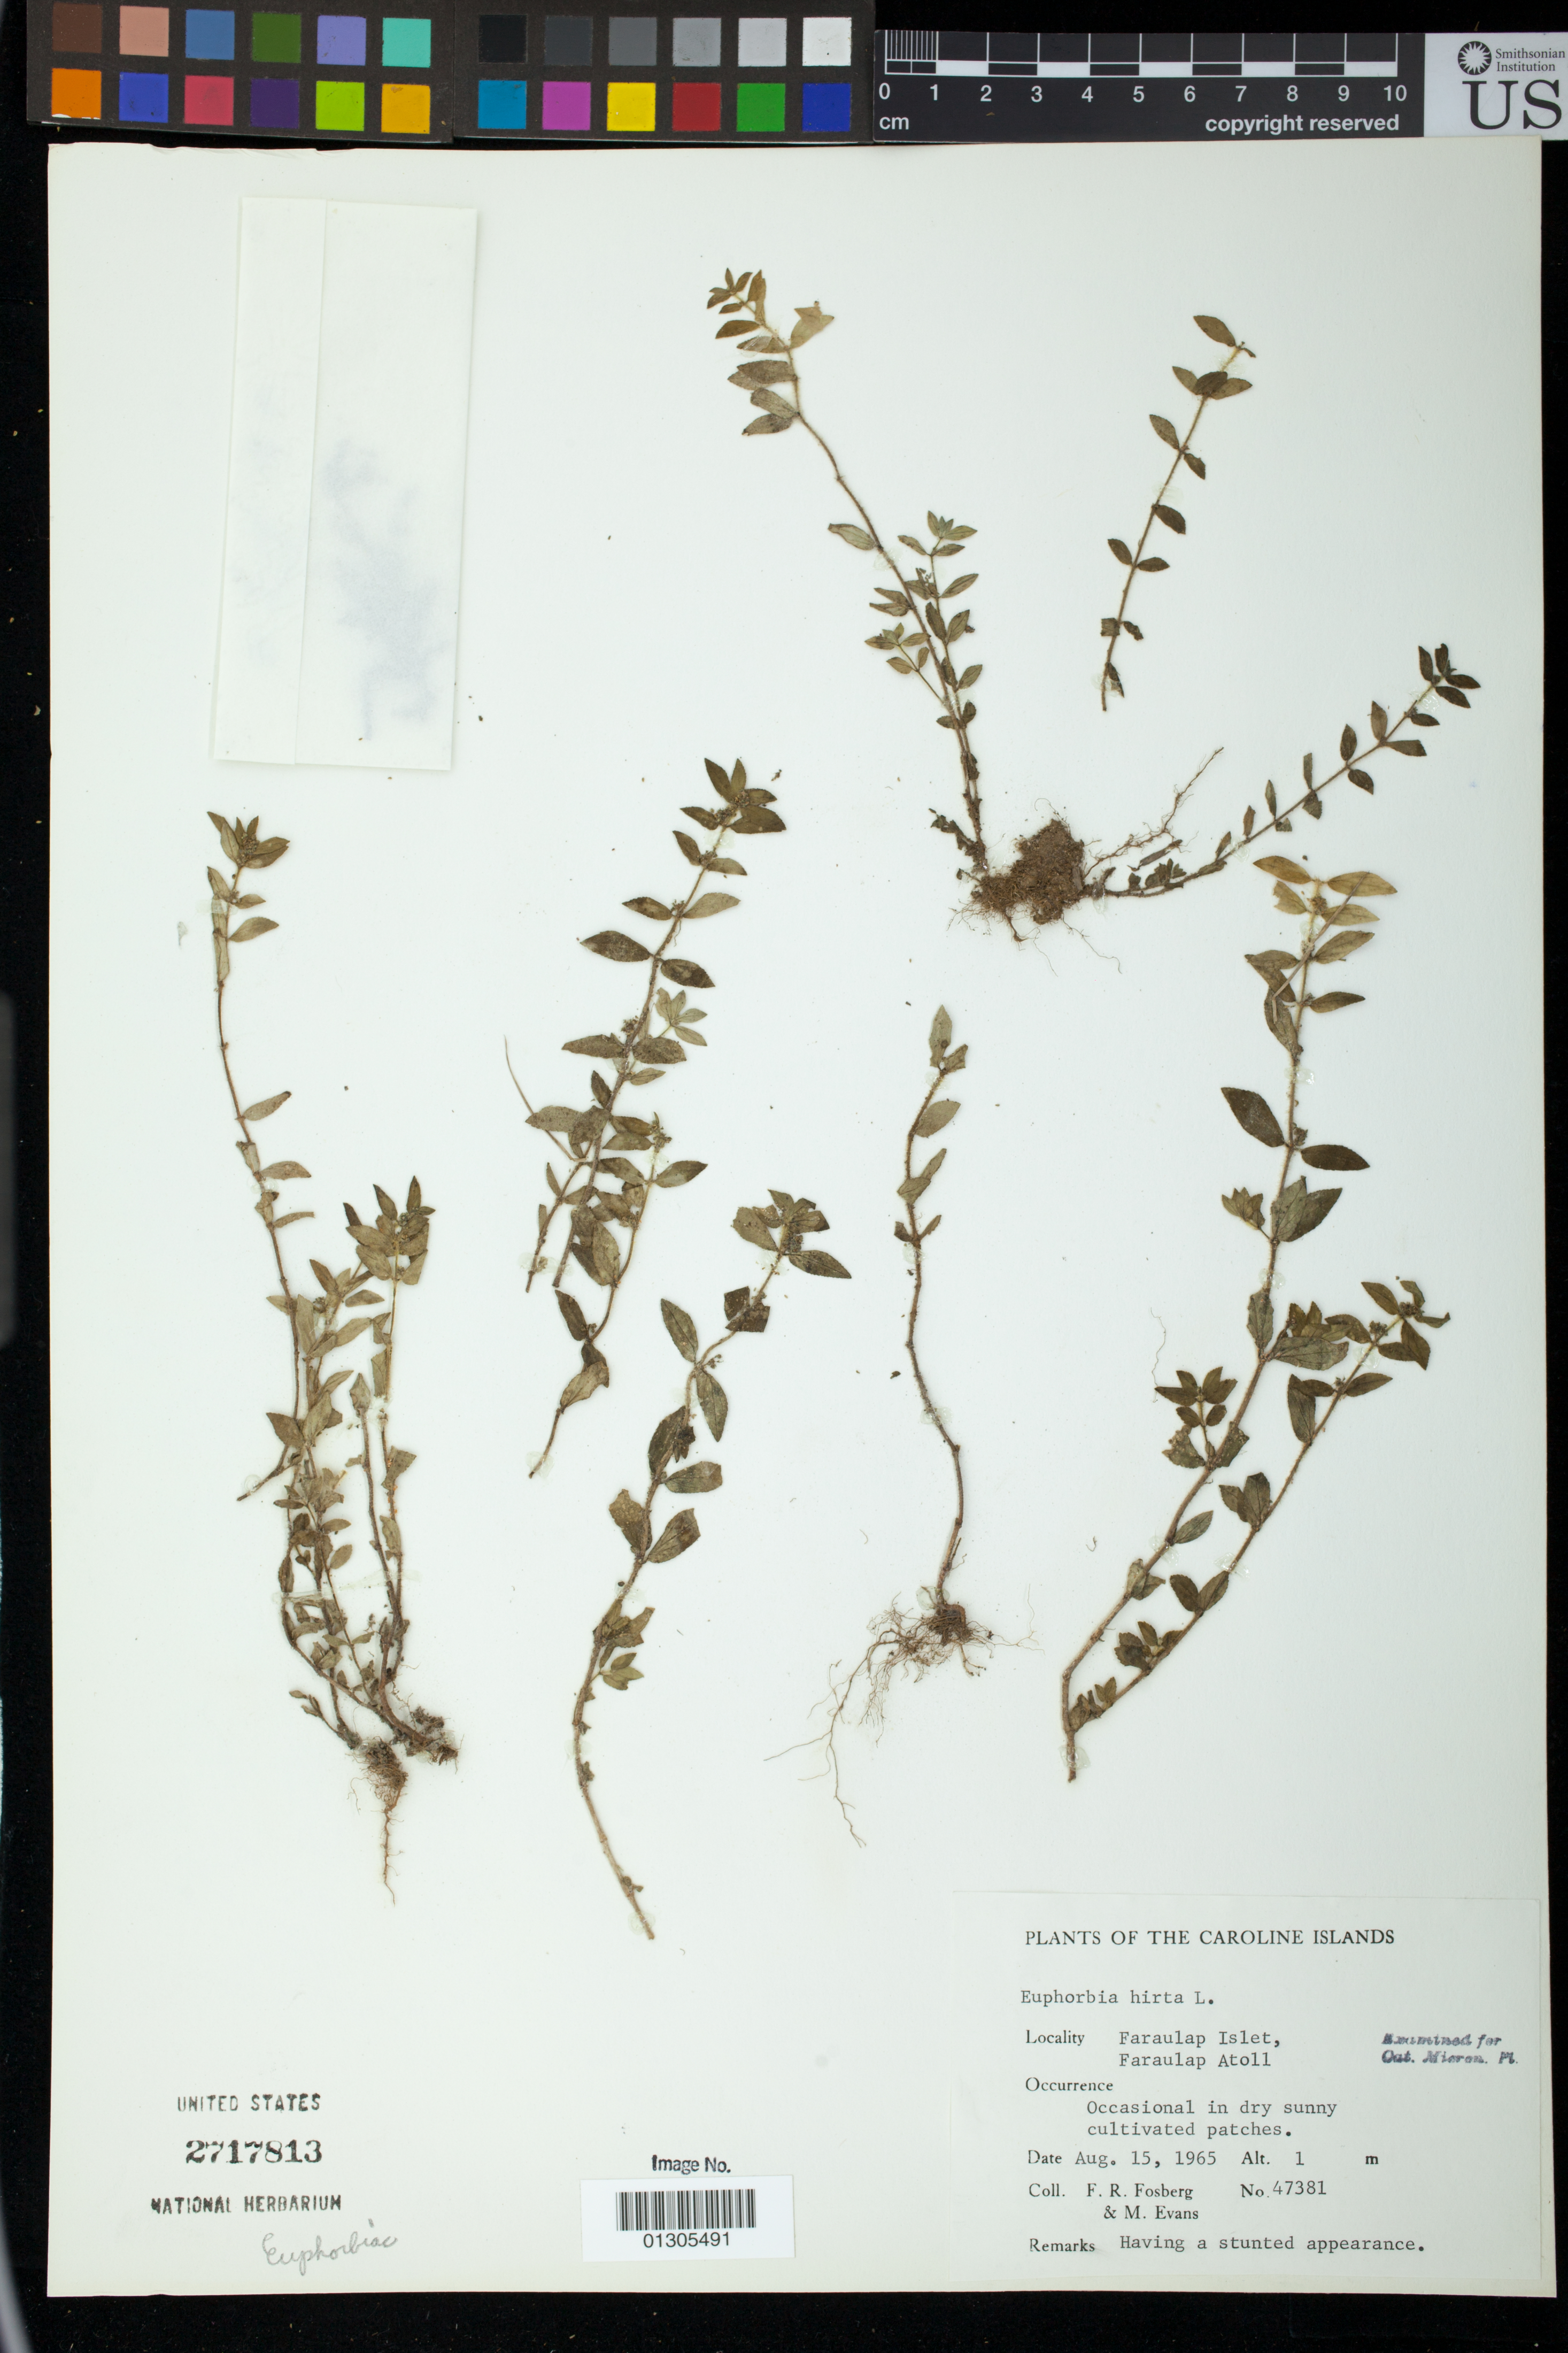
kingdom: Plantae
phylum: Tracheophyta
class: Magnoliopsida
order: Malpighiales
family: Euphorbiaceae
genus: Euphorbia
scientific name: Euphorbia hirta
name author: L.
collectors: F. R. Fosberg & M. Evans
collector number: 47381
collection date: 1965-08-15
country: Micronesia, Federated States of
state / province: Yap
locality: Faraulap Islet, Faraulap Atoll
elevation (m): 1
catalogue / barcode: US 2717813